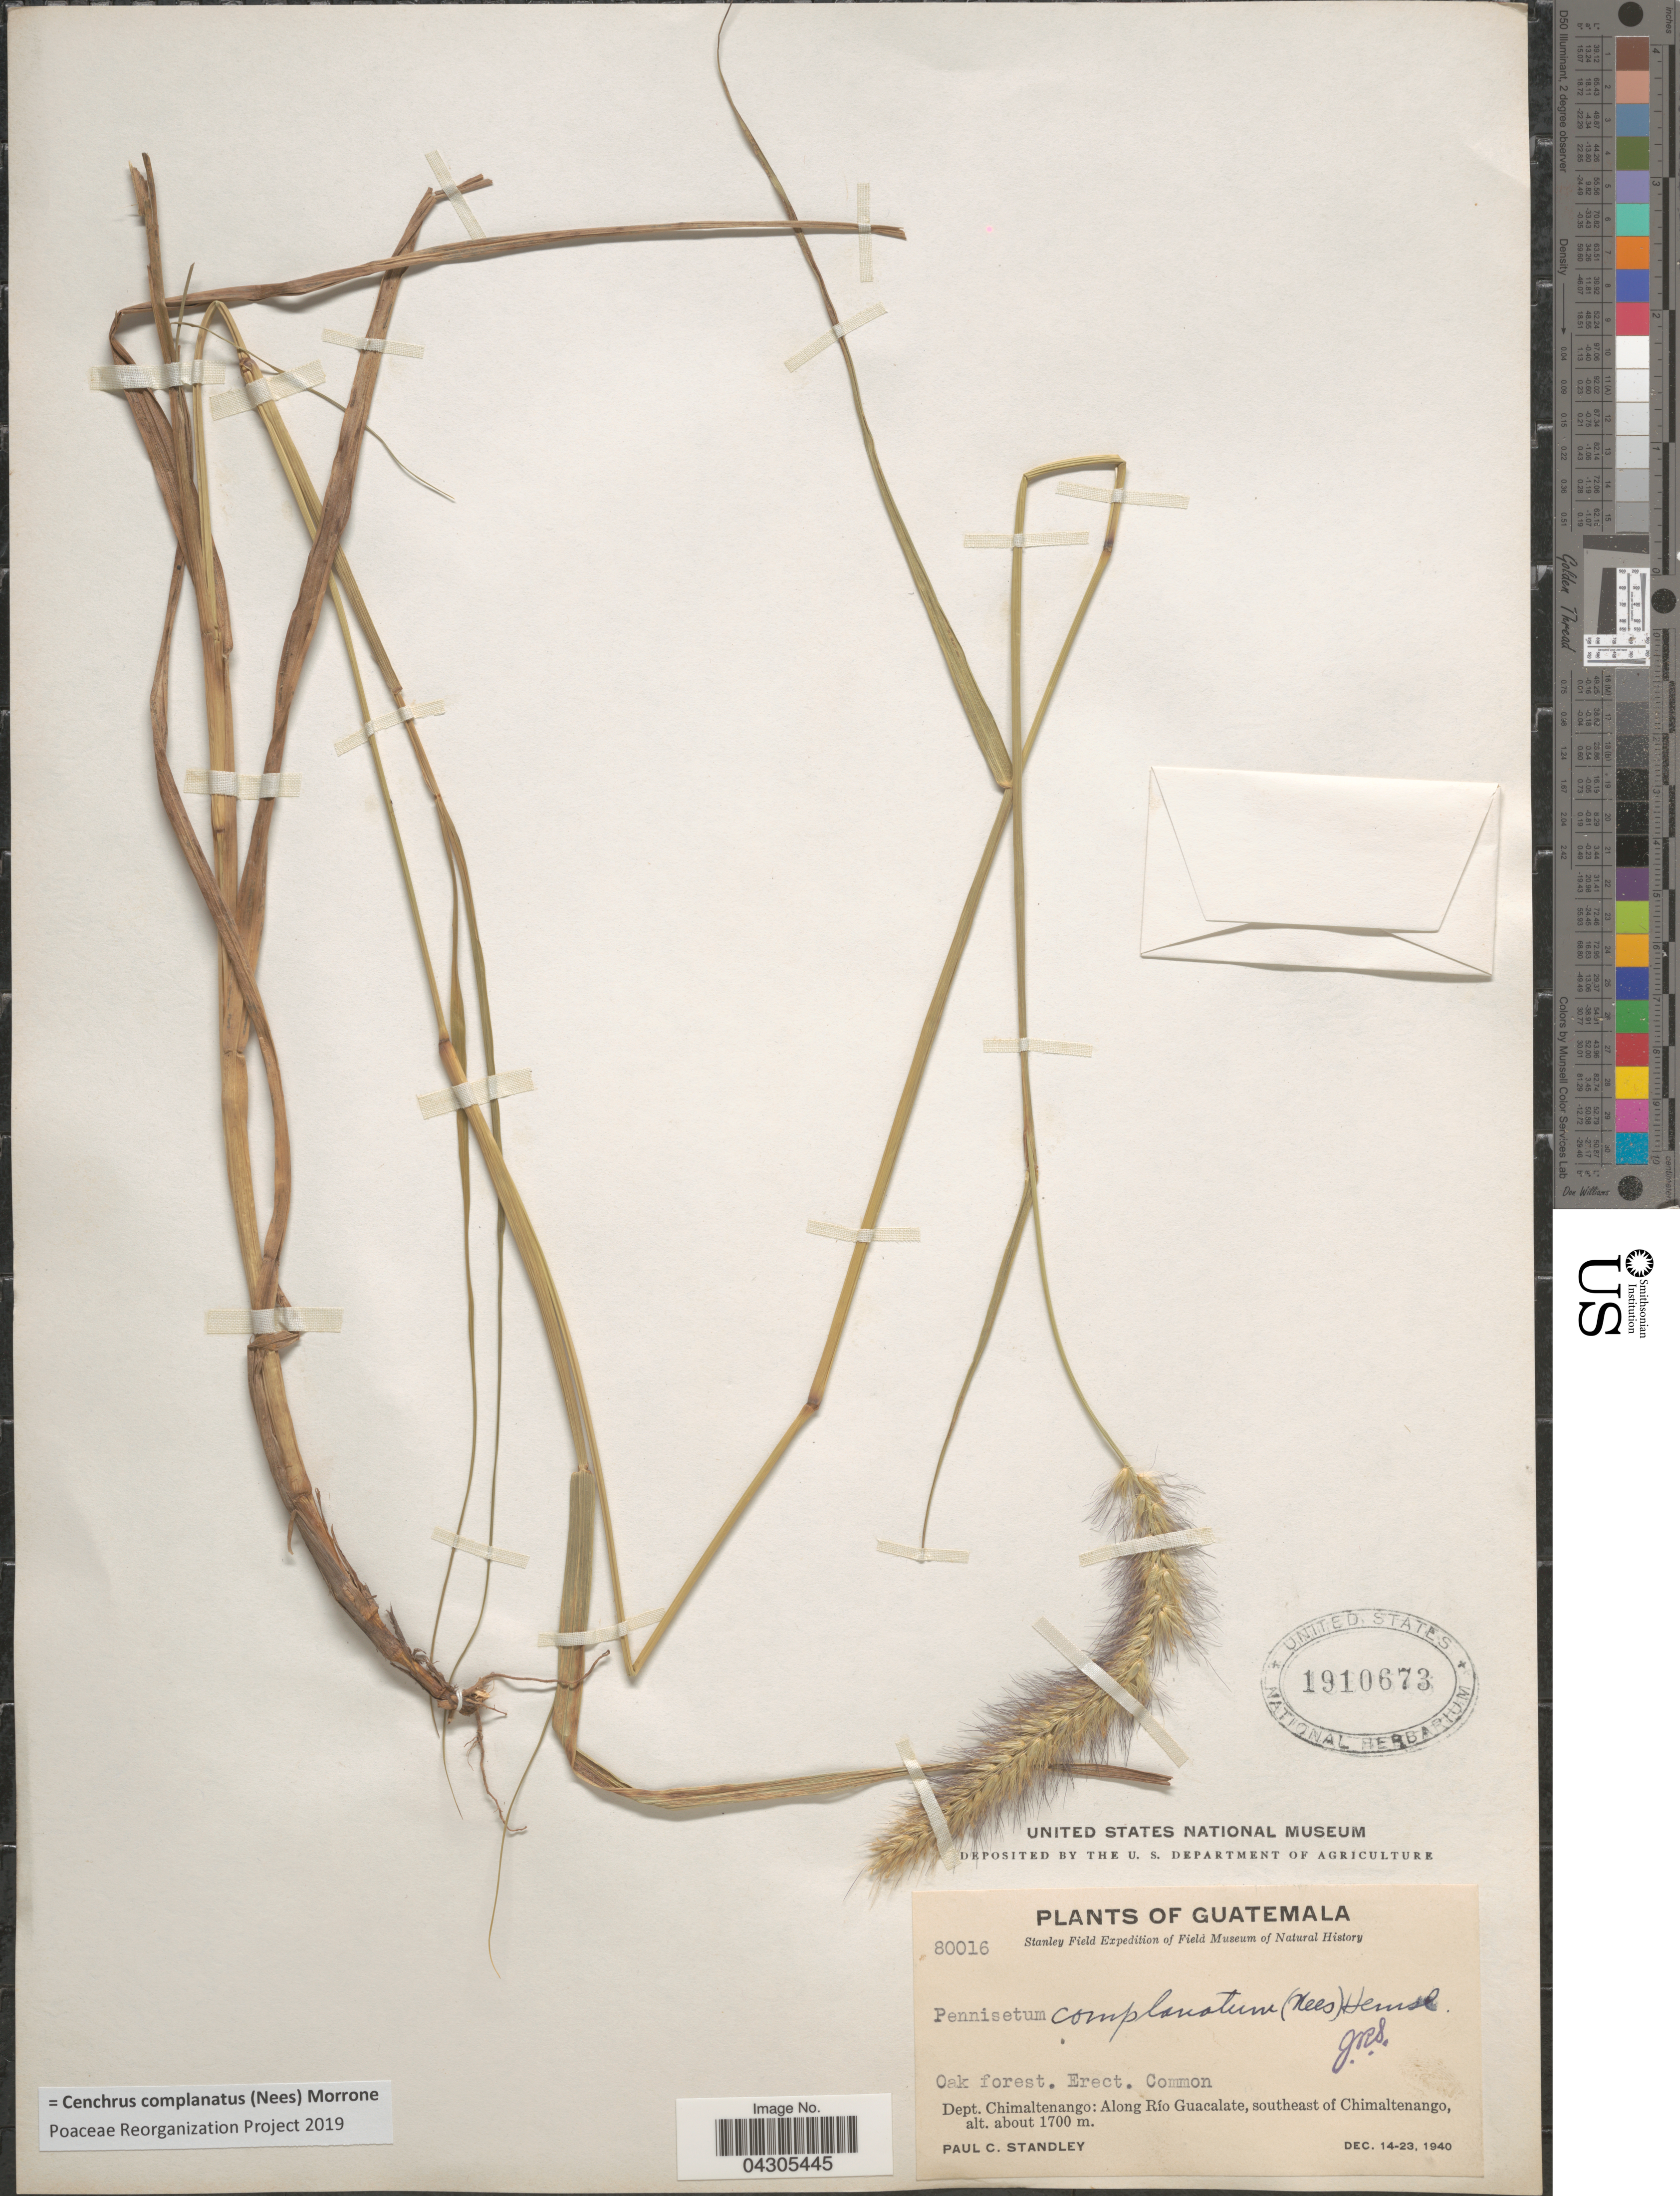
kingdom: Plantae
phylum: Tracheophyta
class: Liliopsida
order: Poales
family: Poaceae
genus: Cenchrus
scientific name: Cenchrus complanatus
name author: (Nees) Morrone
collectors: P. C. Standley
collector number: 80016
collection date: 1940-12-14/1940-12-23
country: Guatemala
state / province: Chimaltenango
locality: Stanley Field Expedition. Oak forest. Dept. Chimaltenango: Along Río Guacalate, southeast of Chimaltenango.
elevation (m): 1700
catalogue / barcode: US 1910673